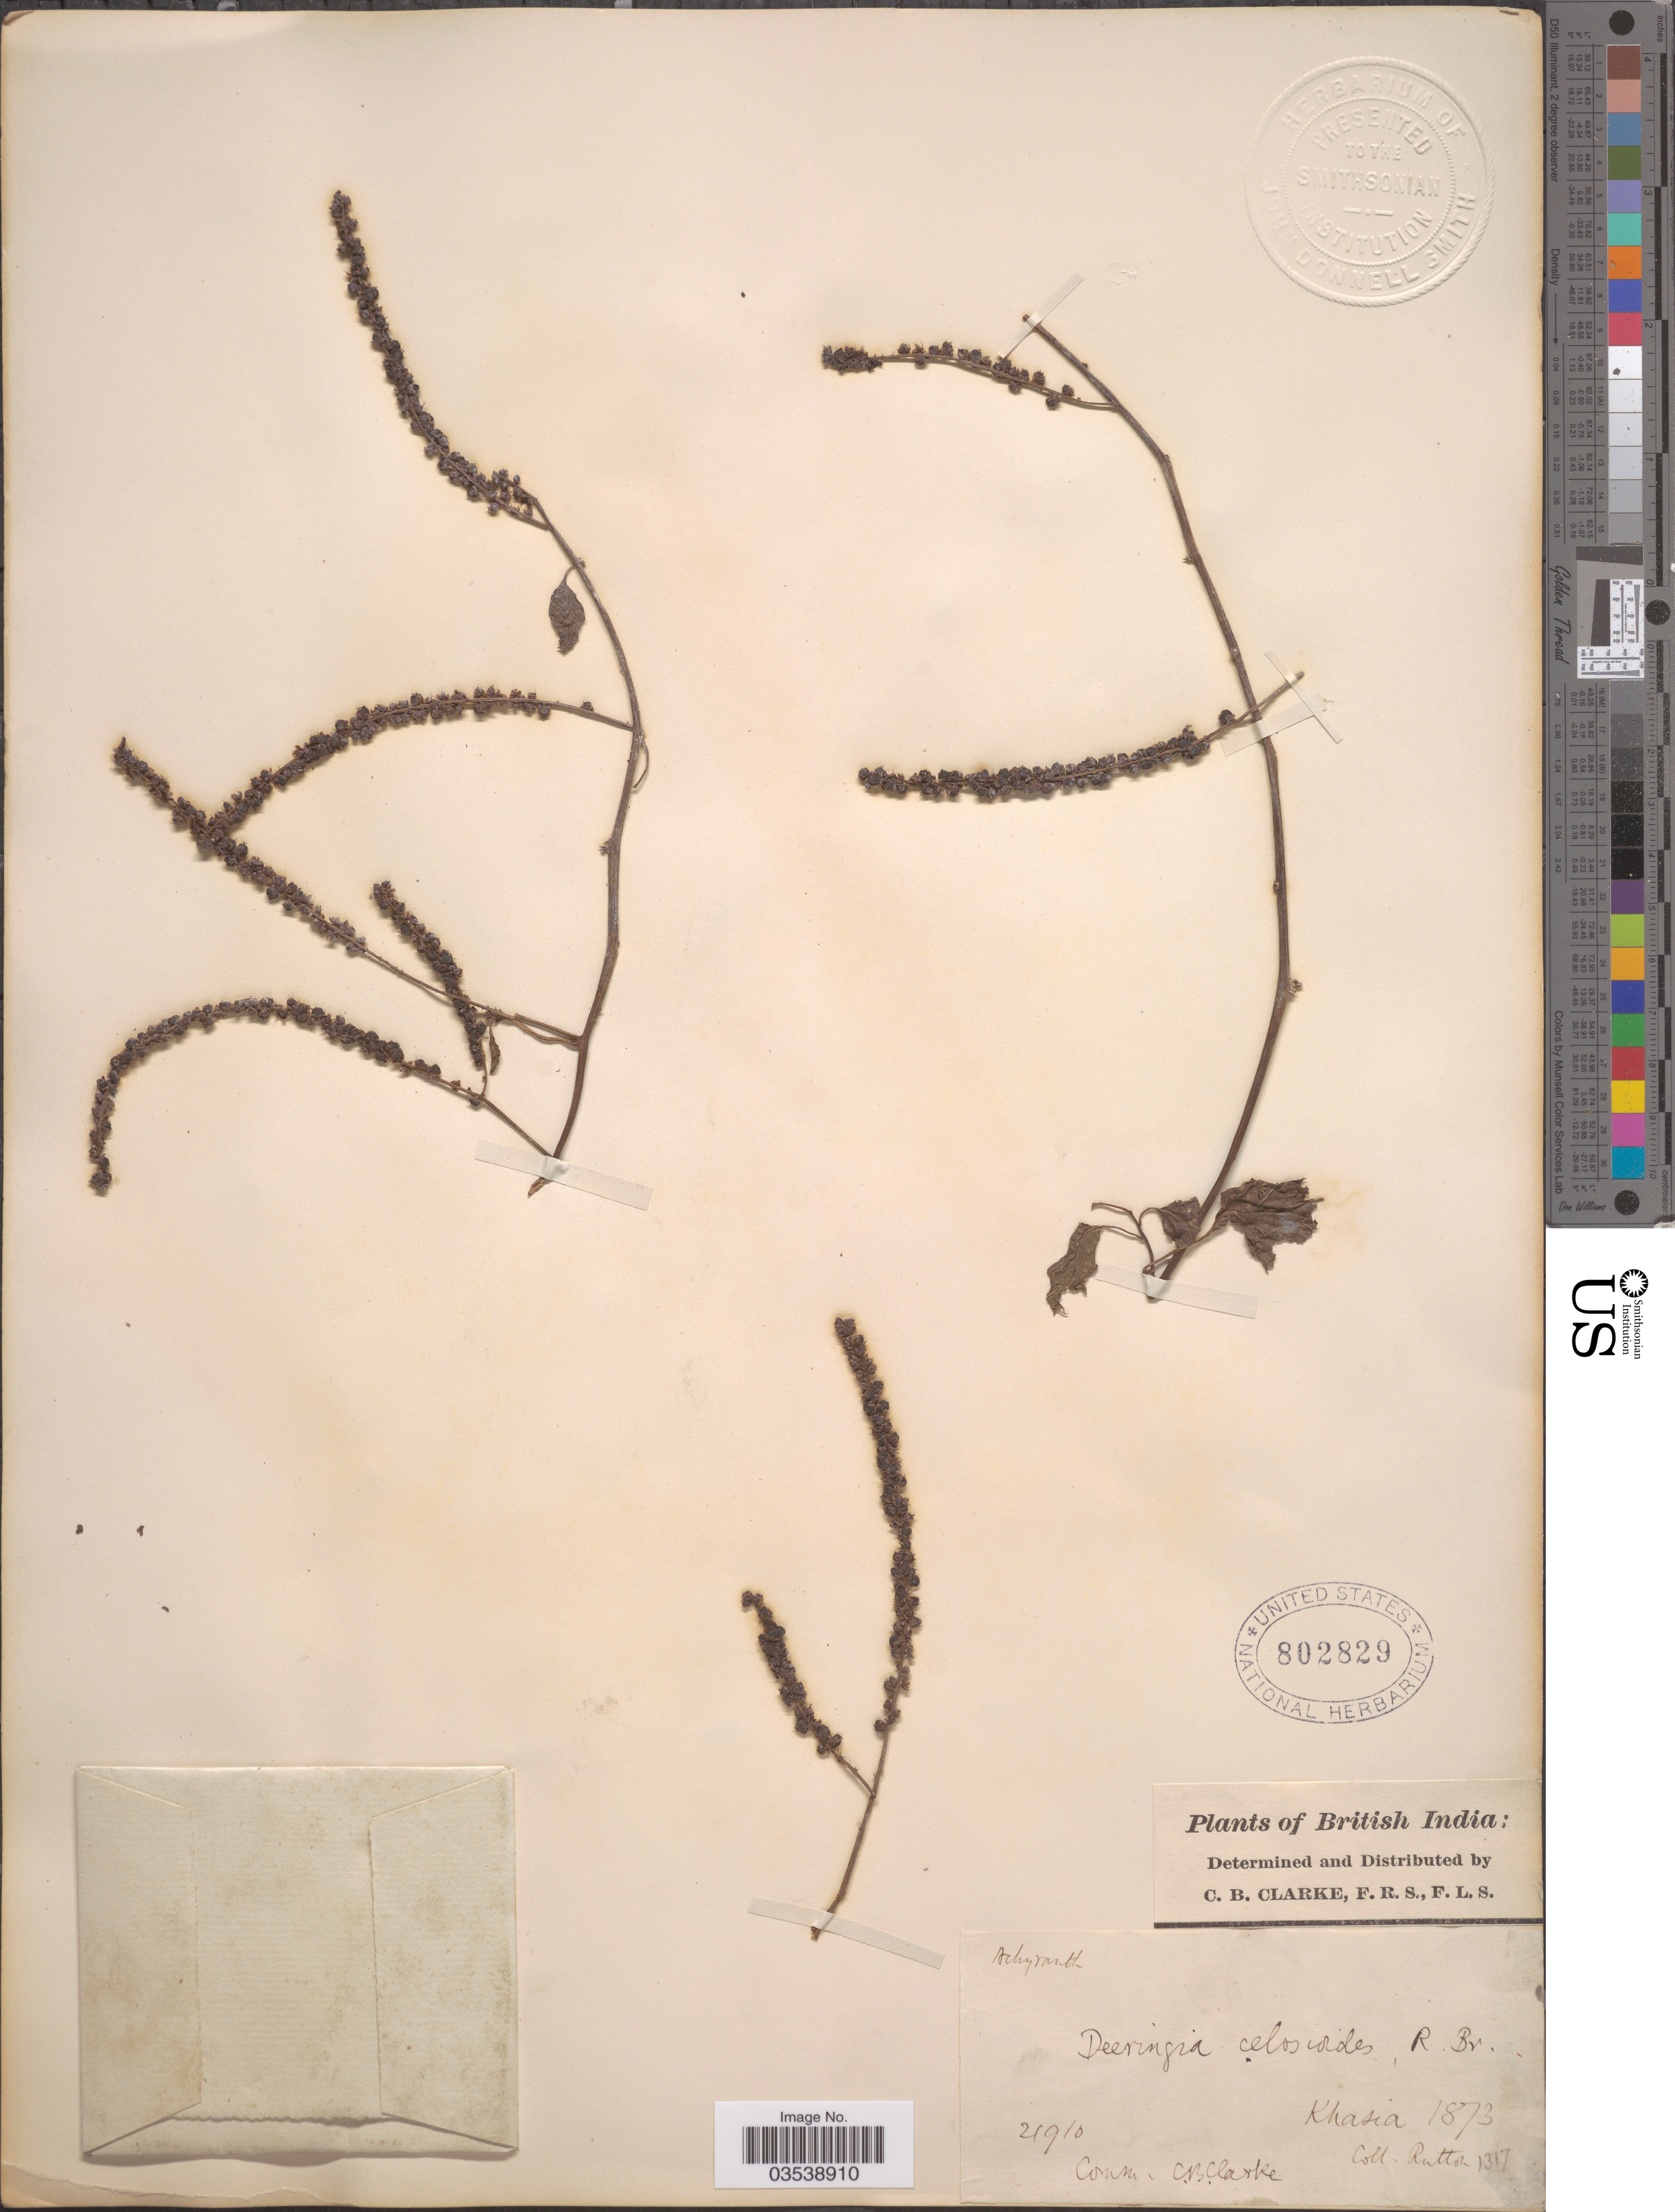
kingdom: Plantae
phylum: Tracheophyta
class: Magnoliopsida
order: Caryophyllales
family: Amaranthaceae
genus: Deeringia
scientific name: Deeringia amaranthoides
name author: (Lam.) Merr.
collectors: Rutton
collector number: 21910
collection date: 1873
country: India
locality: British India. Khasia.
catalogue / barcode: US 802829